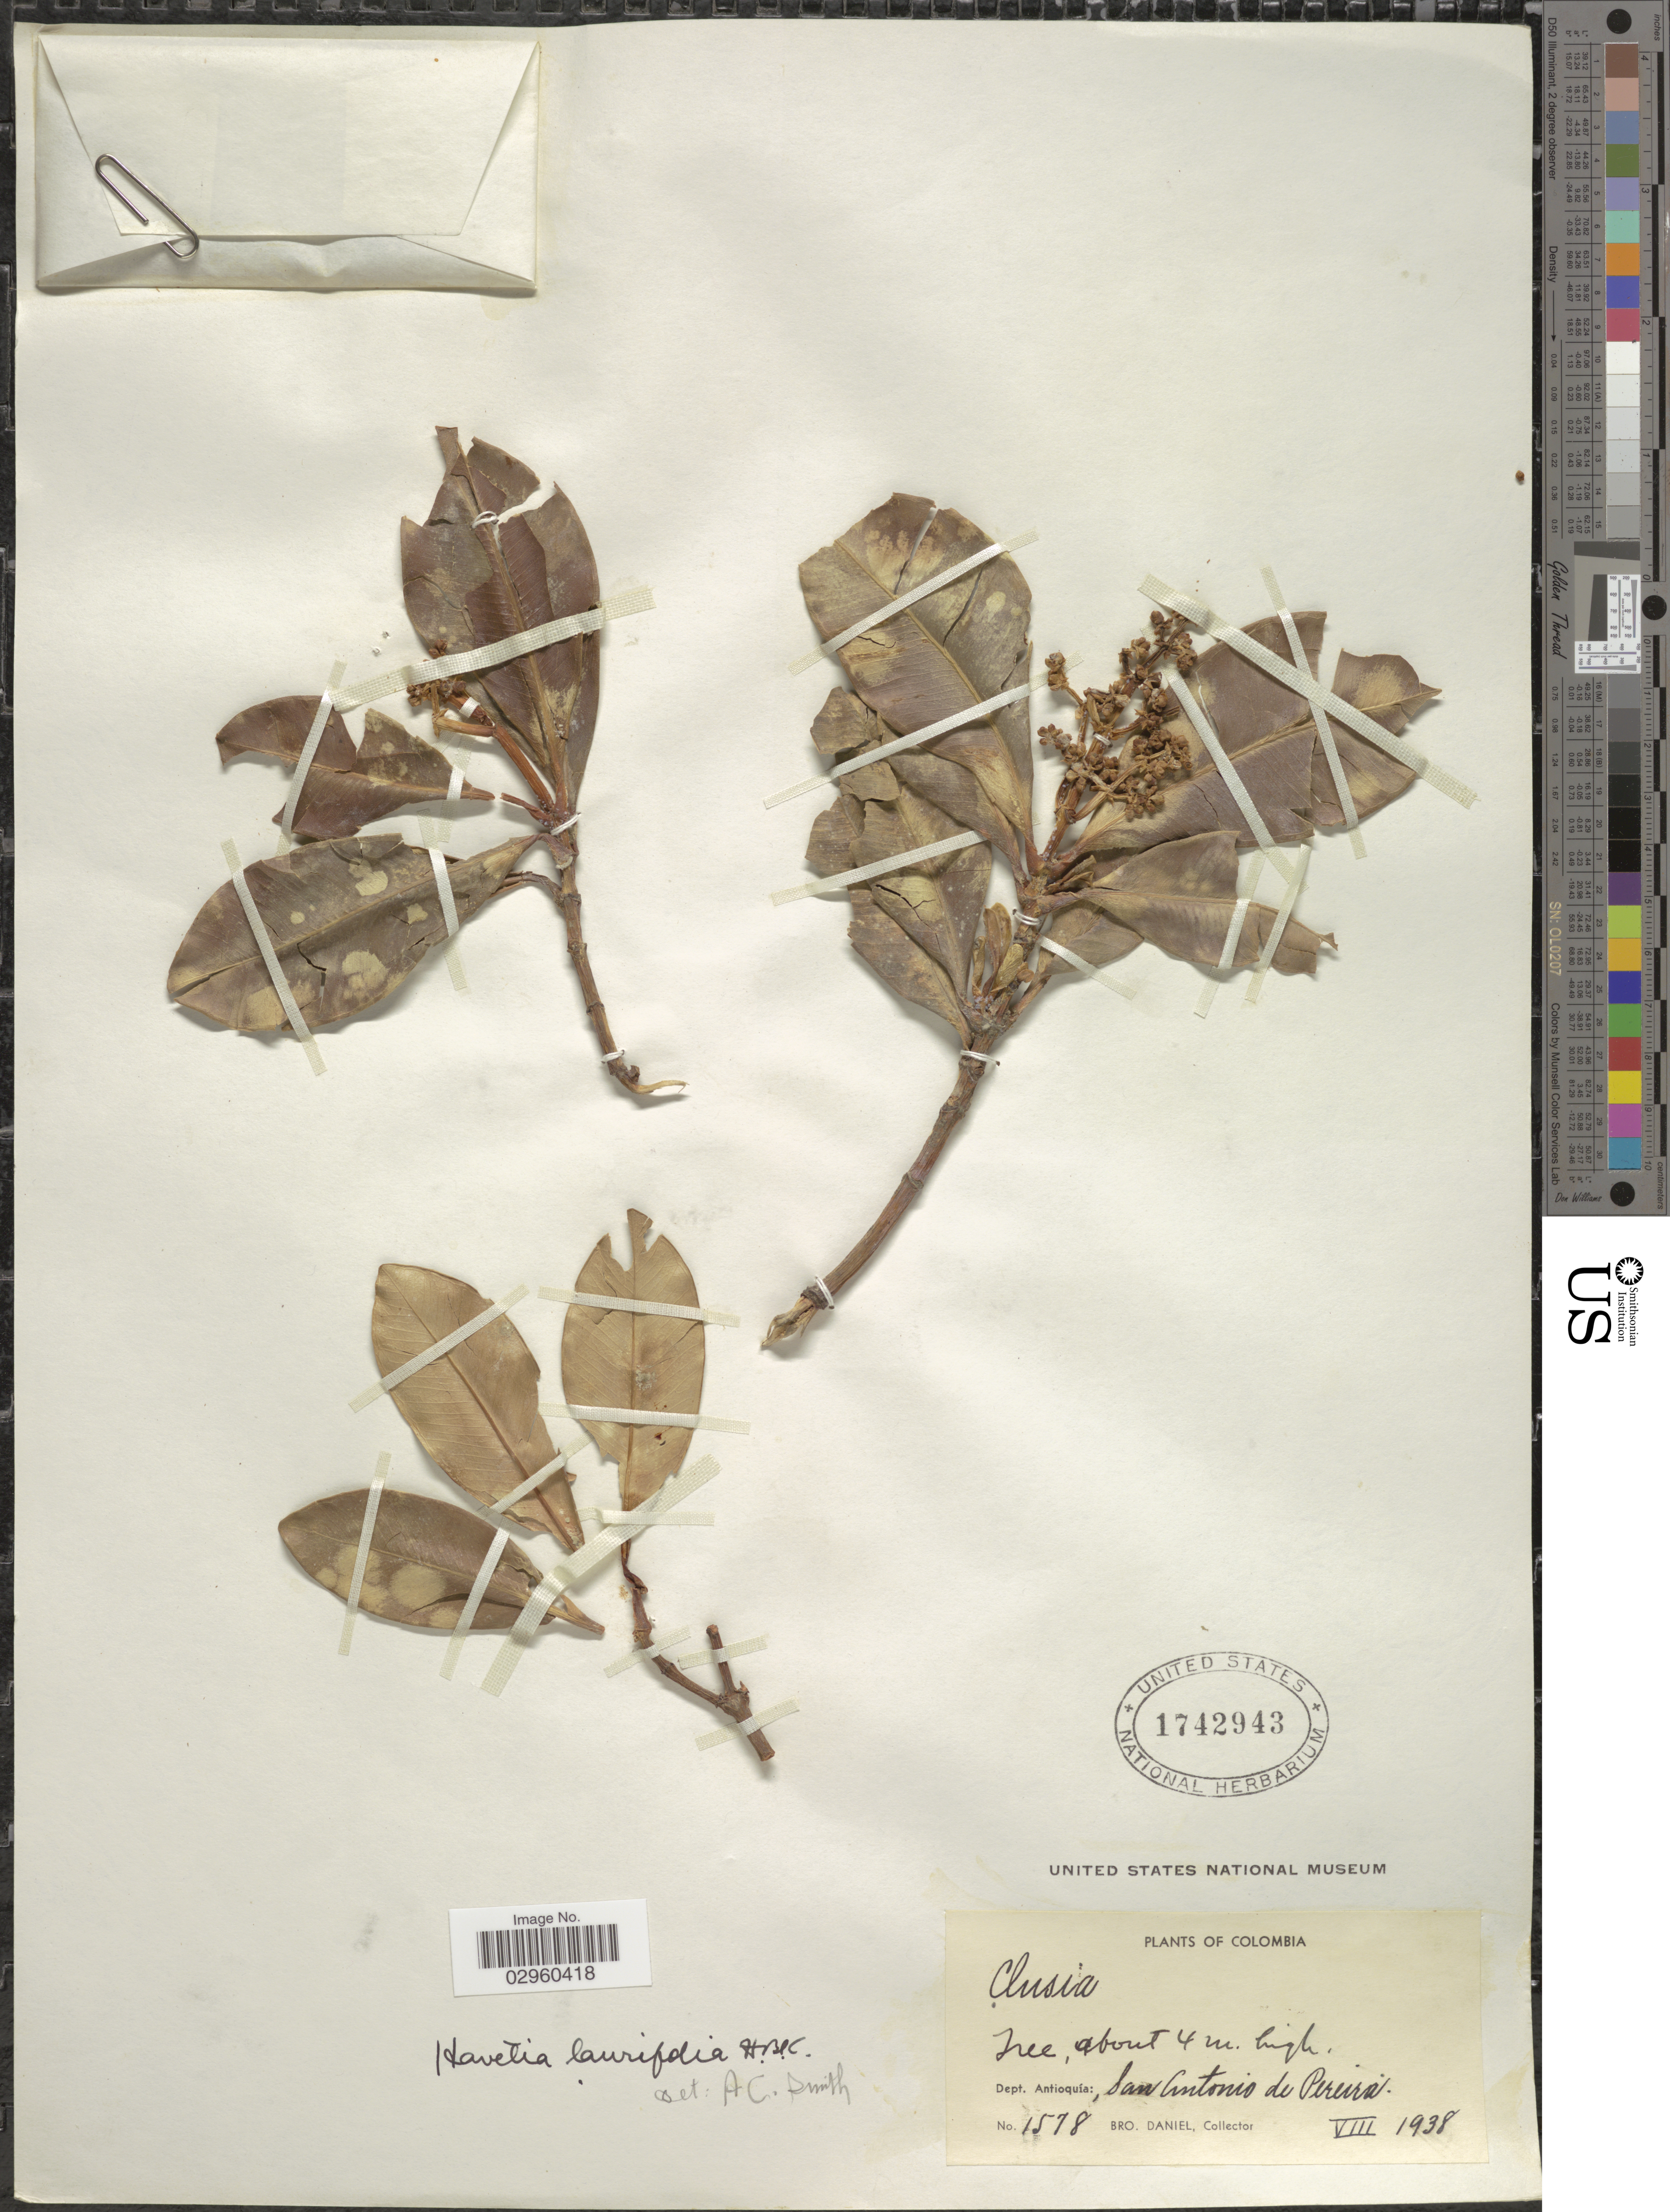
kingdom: Plantae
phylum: Tracheophyta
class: Magnoliopsida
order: Malpighiales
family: Clusiaceae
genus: Clusia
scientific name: Clusia colombiana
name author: Pipoly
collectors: Bro. Daniel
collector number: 1578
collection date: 1938-08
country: Colombia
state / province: Antioquia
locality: Dept. Antioquia: San Antonio de Pereira.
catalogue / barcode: US 1742943